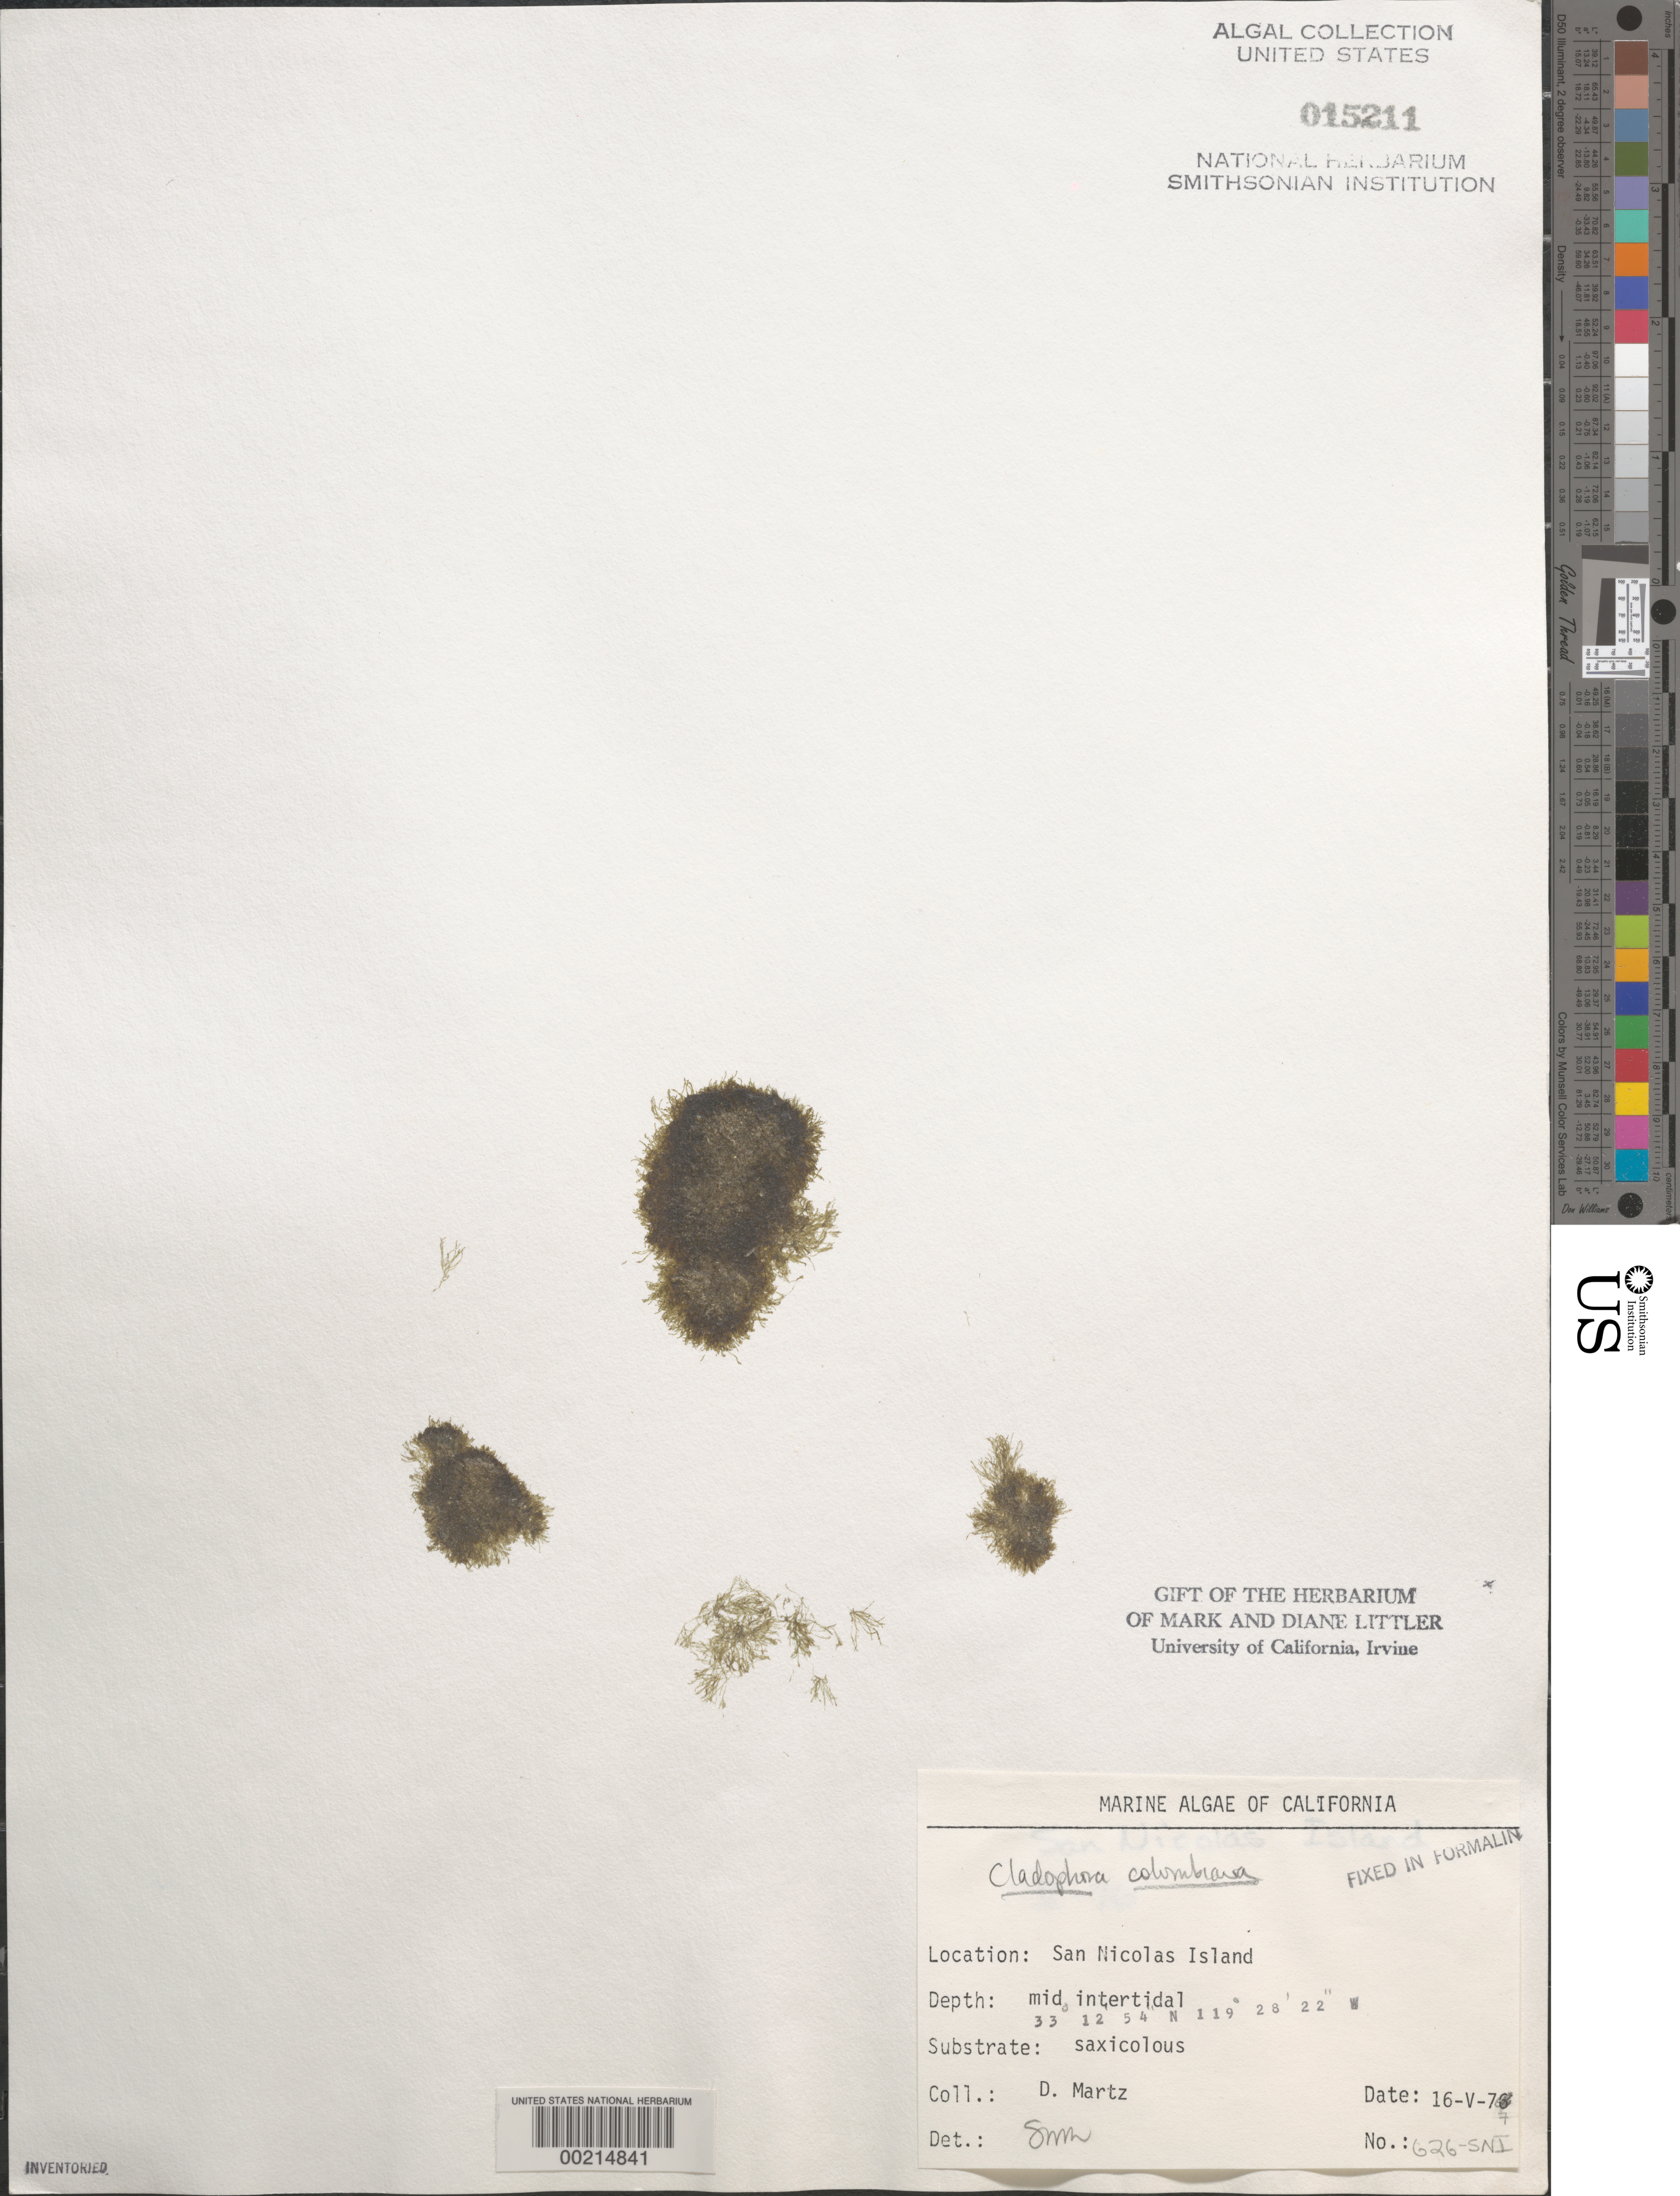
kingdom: Plantae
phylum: Chlorophyta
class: Ulvophyceae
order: Cladophorales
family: Cladophoraceae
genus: Cladophora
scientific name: Cladophora columbiana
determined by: Murray, S. N.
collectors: D. Martz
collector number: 626-SNI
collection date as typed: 16 May 1977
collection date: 1977-05-16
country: United States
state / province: California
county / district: Ventura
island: San Nicolas Island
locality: Dutch Harbor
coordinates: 33 12'54"N, 119 28'22"W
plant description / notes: BLM-SOCALBIGHT Rocky Intertidal Survey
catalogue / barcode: US 15211